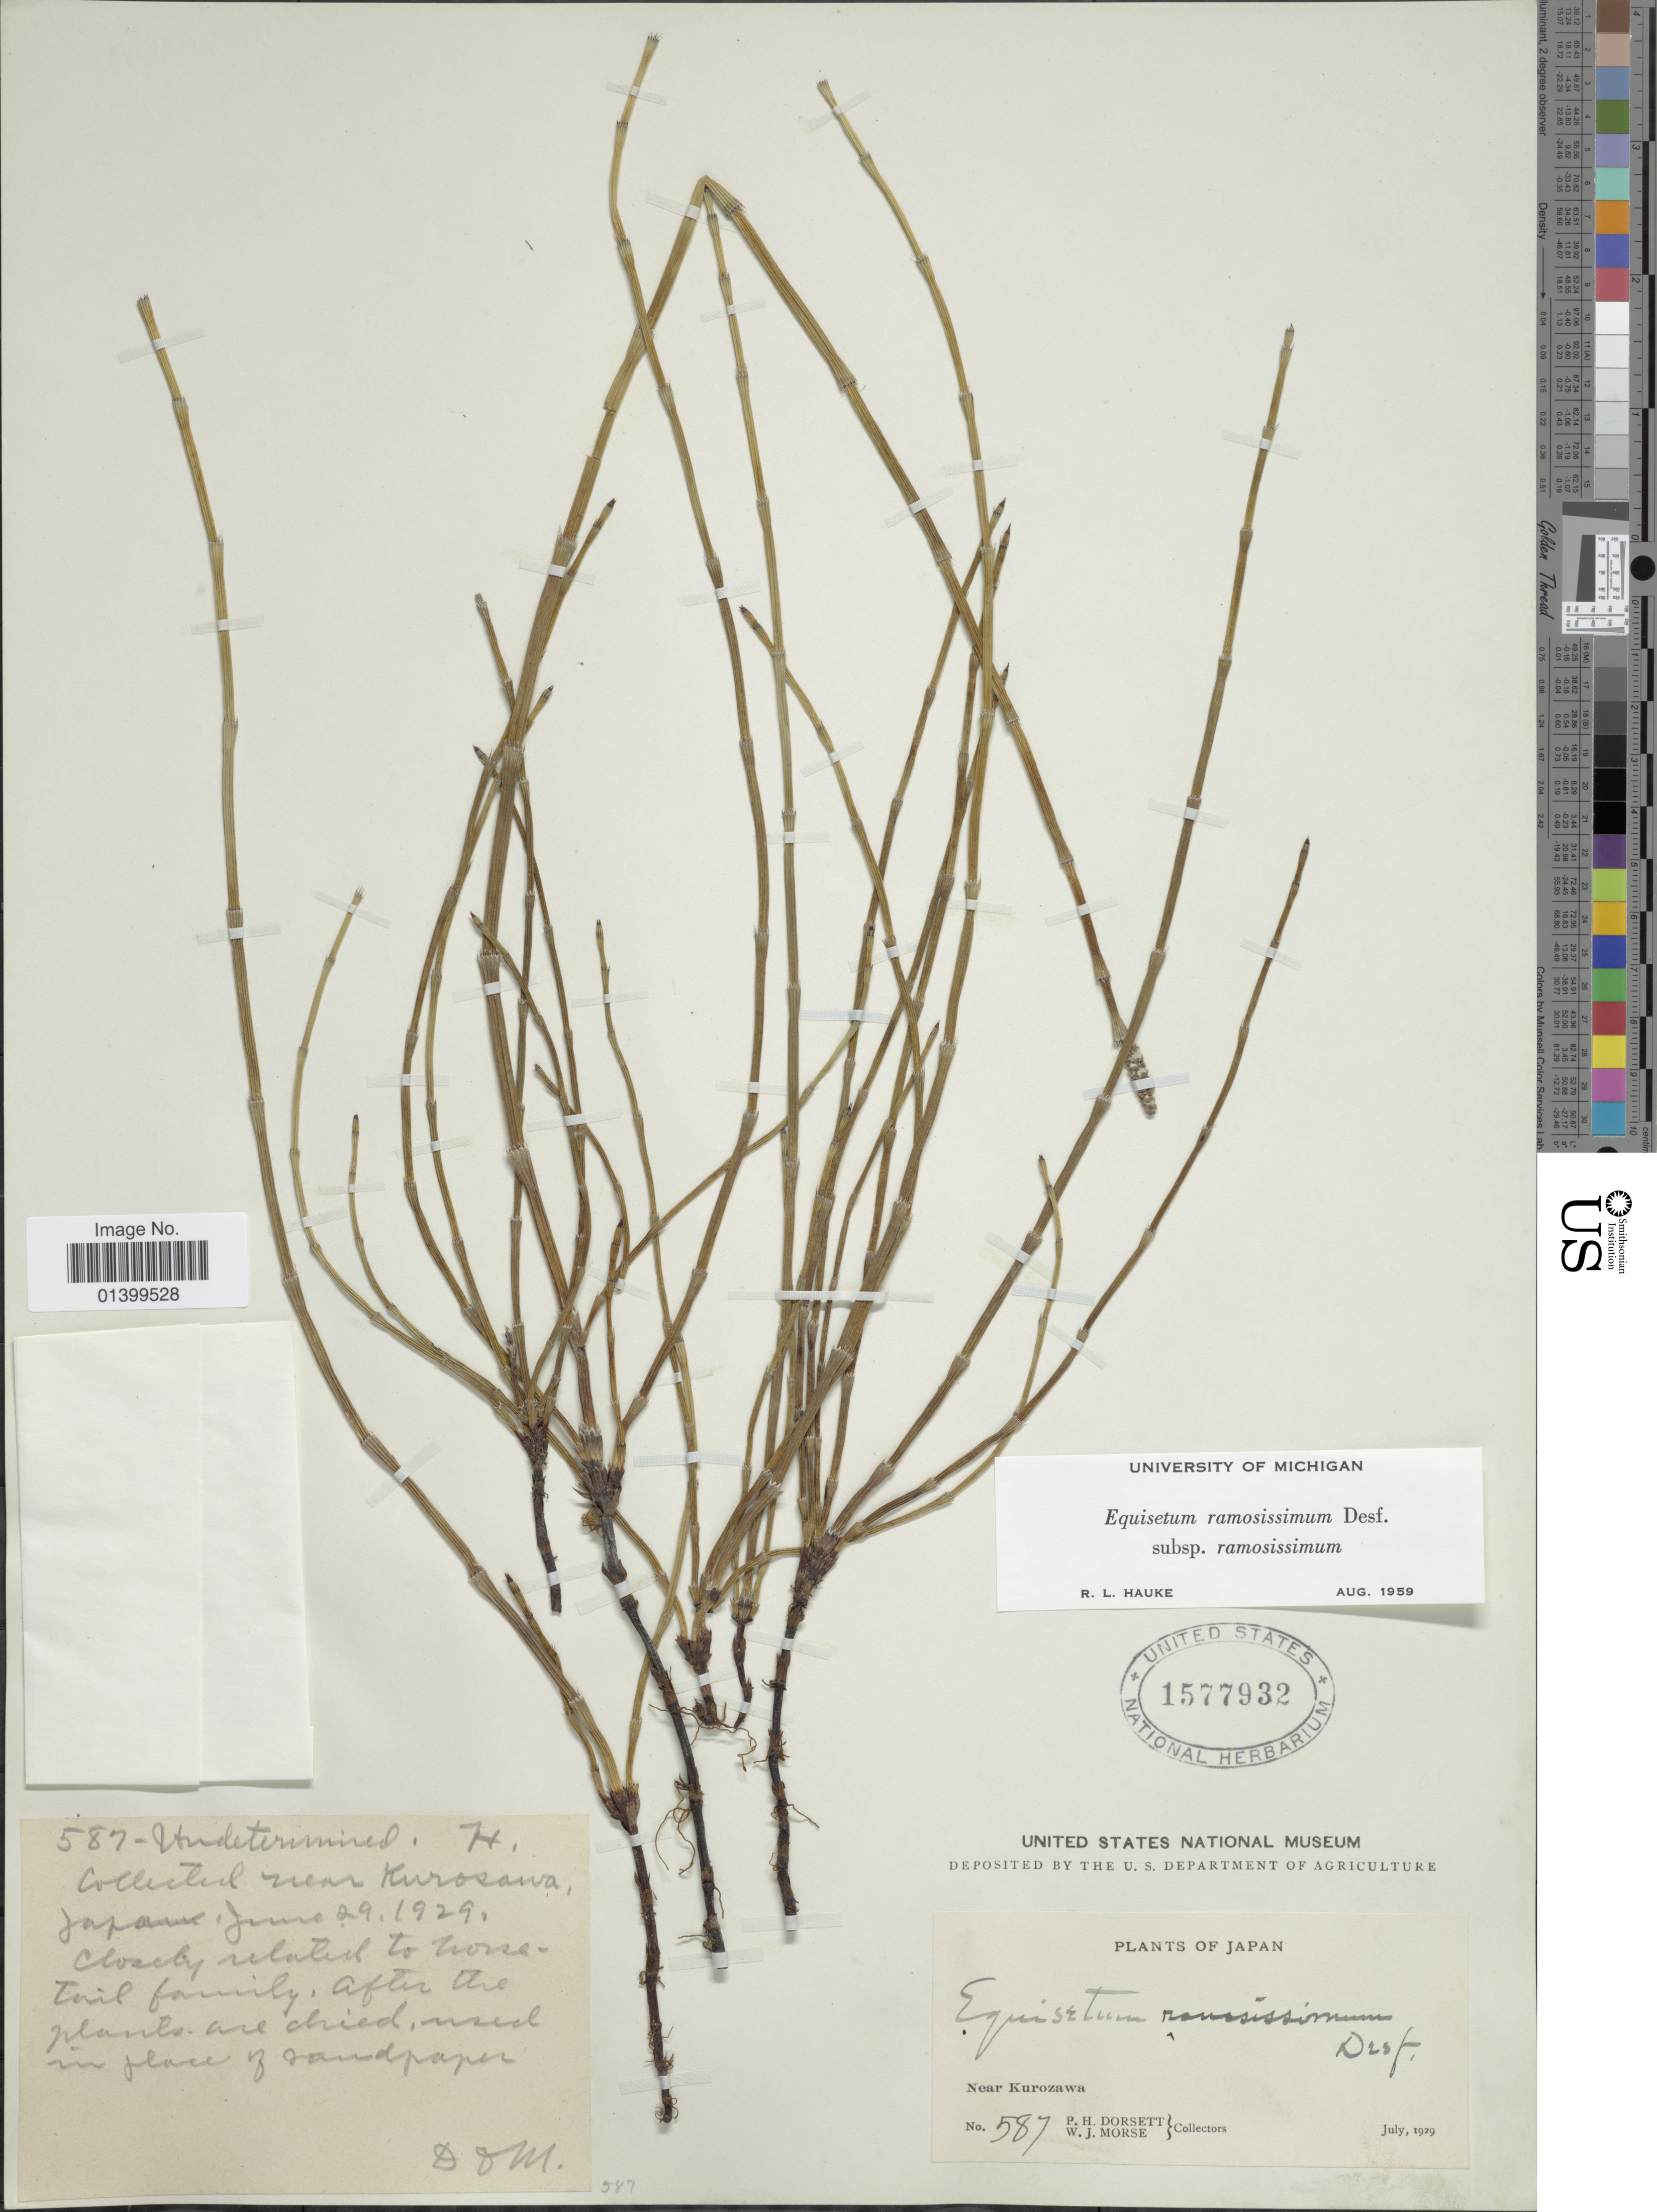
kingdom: Plantae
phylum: Tracheophyta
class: Polypodiopsida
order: Equisetales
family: Equisetaceae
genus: Equisetum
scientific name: Equisetum ramosissimum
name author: Desf.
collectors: P. H. Dorsett & W. J. Morse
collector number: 587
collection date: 1929-07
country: Japan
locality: Near Kurozawa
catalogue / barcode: US 1577932